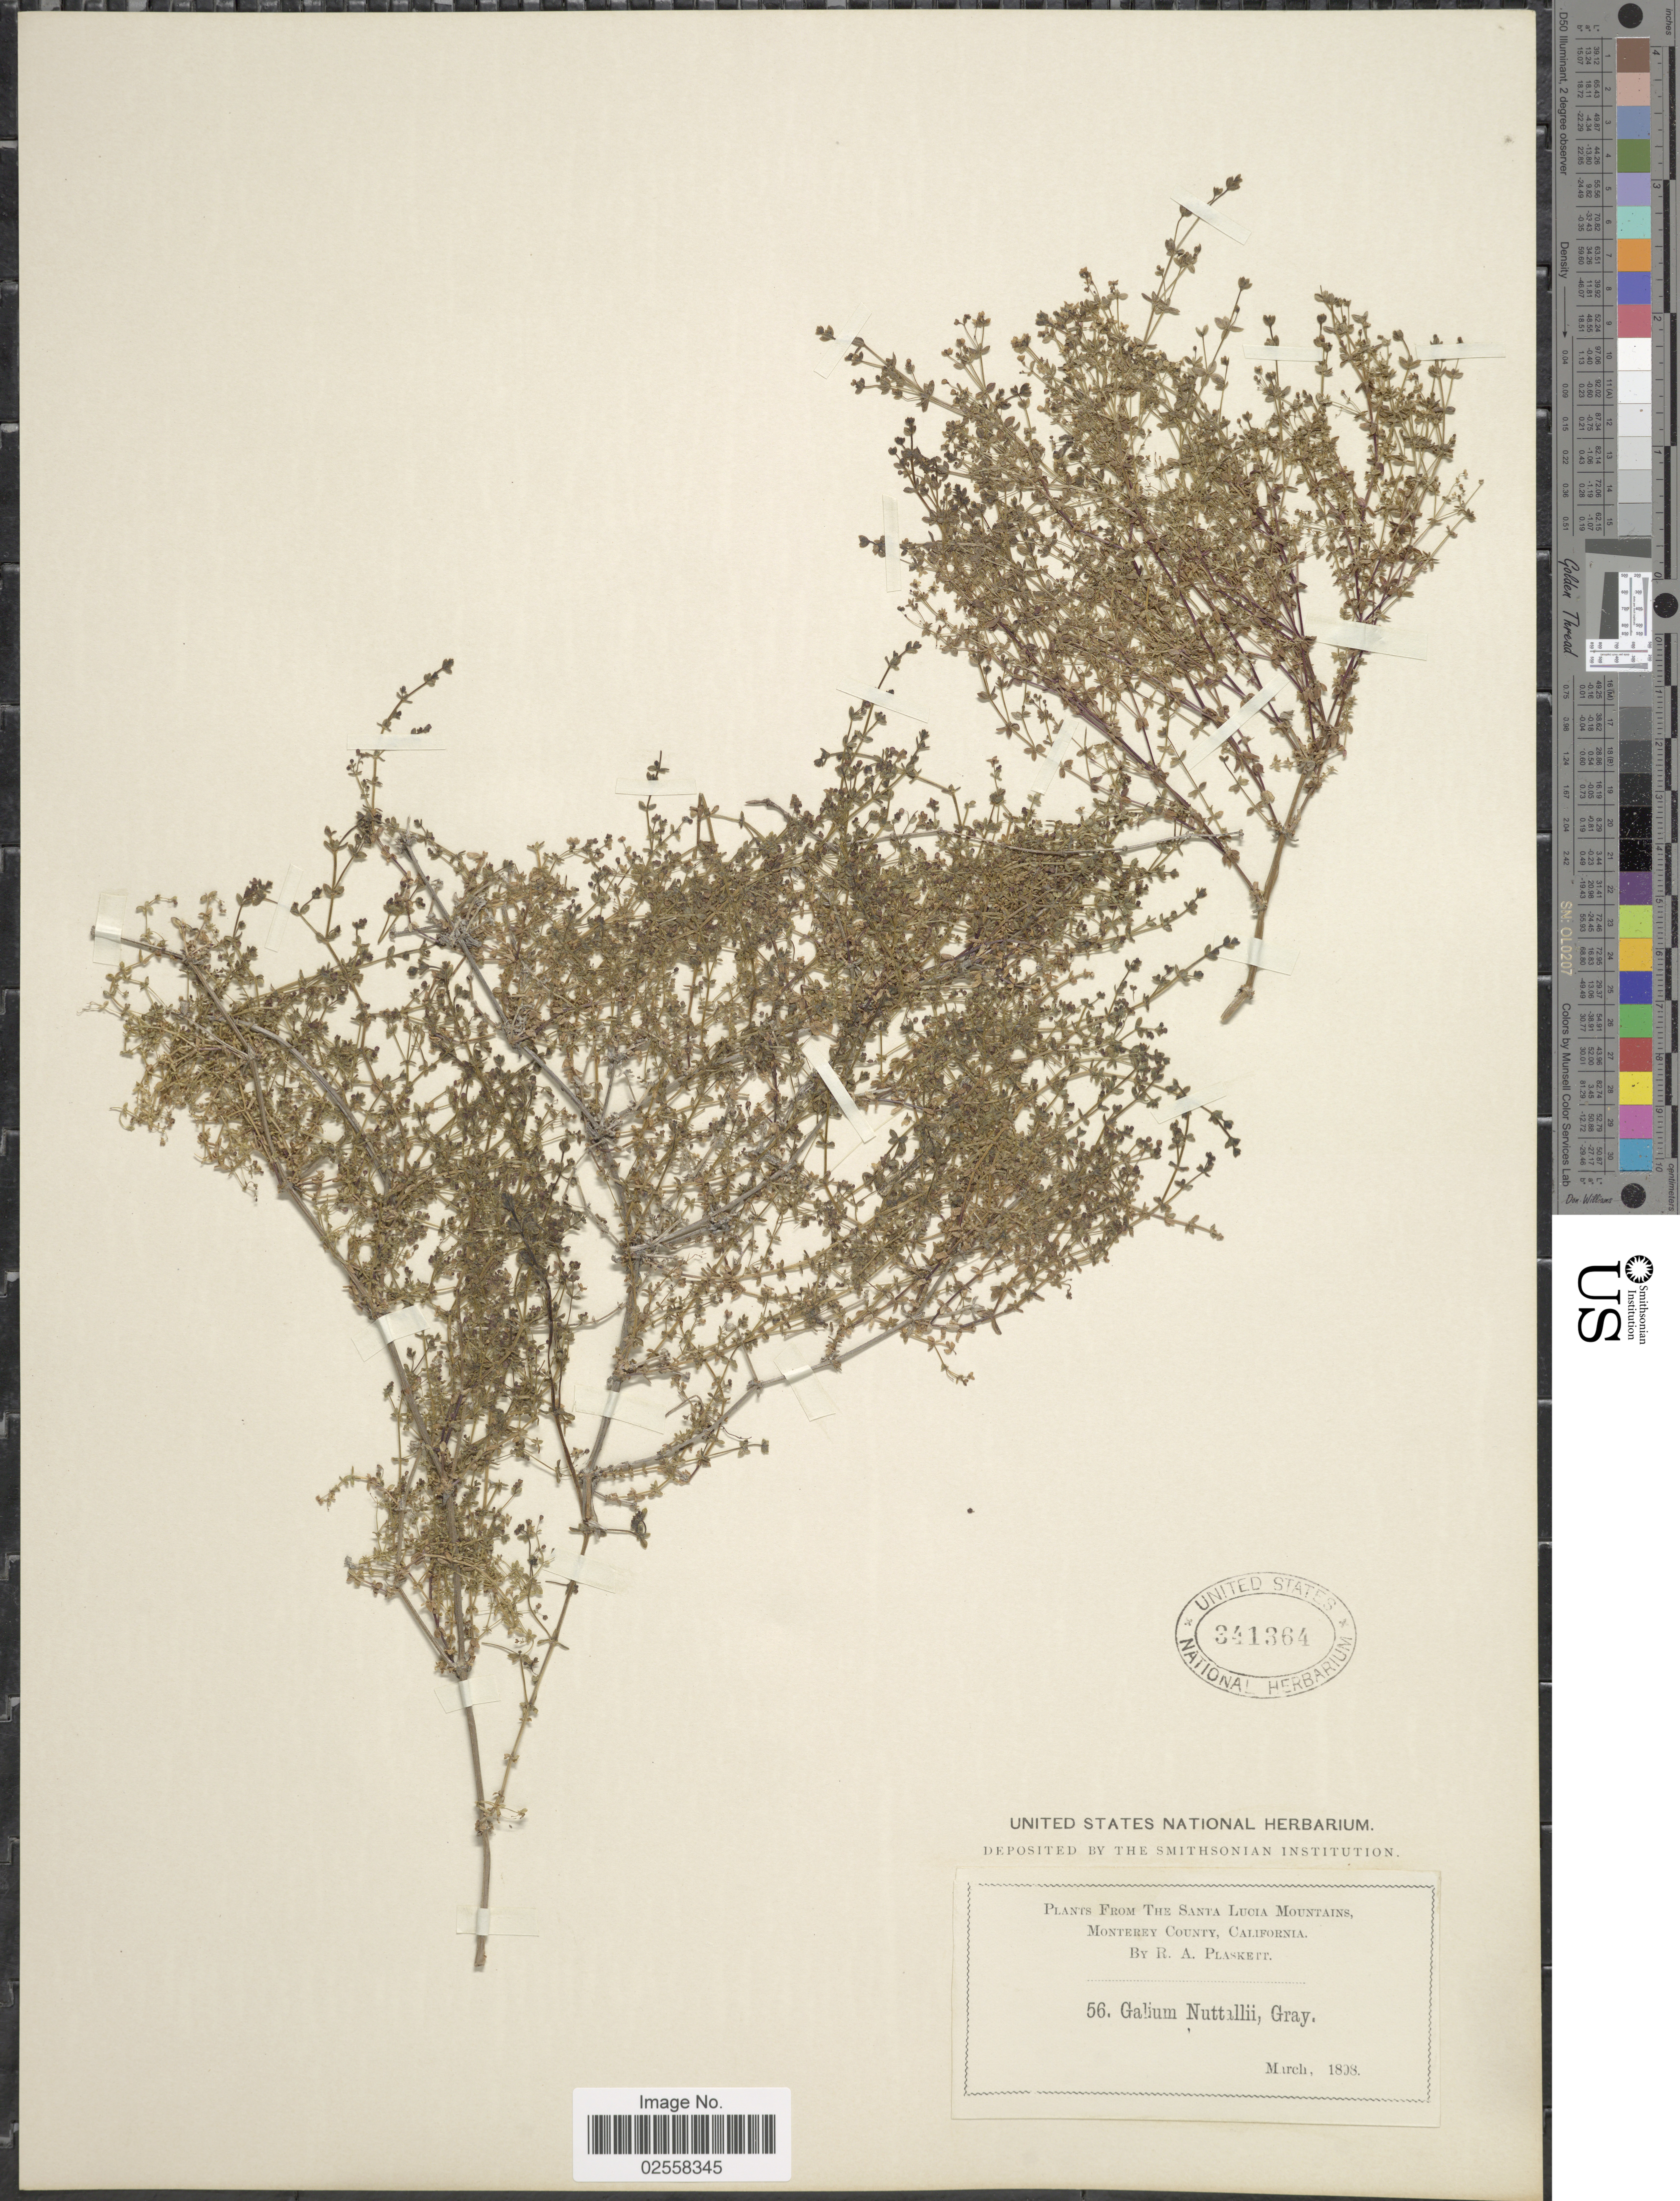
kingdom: Plantae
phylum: Tracheophyta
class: Magnoliopsida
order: Gentianales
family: Rubiaceae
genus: Galium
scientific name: Galium nuttallii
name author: A. Gray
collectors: R. Plaskett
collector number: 56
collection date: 1898-03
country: United States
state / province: California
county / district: Monterey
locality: Santa Lucia Mountains, Monterey County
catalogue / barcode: US 341364